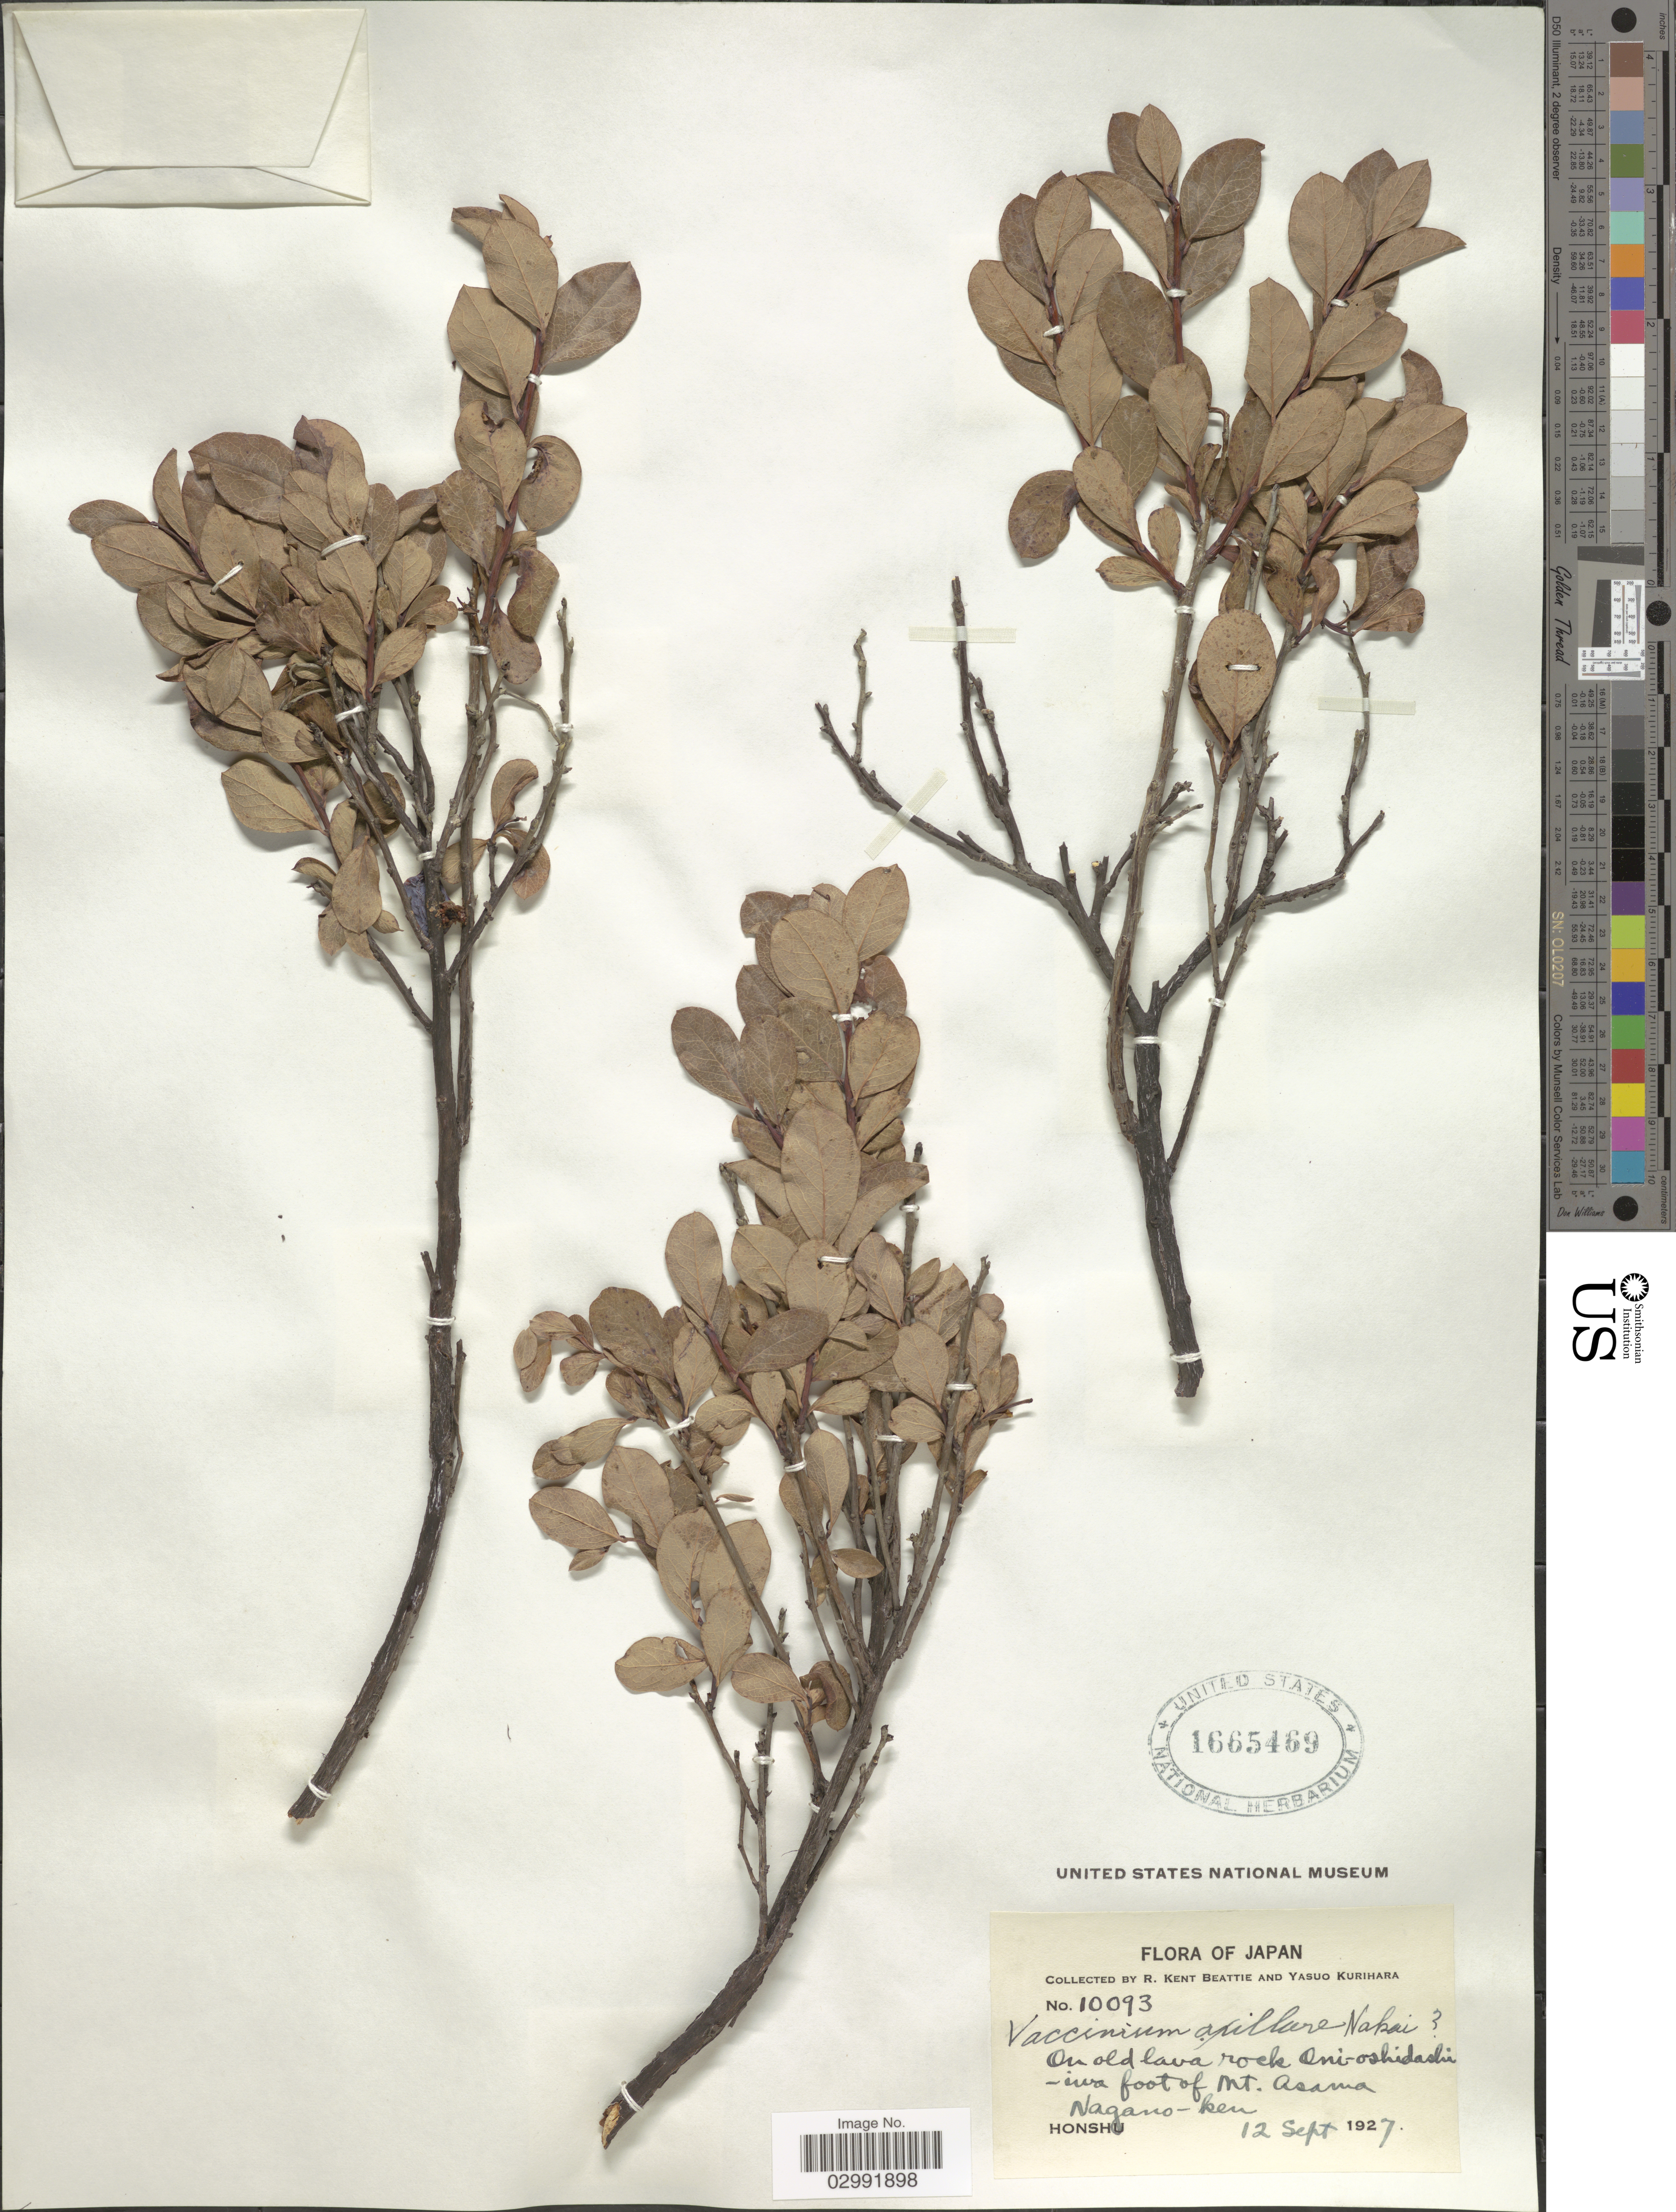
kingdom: Plantae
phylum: Tracheophyta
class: Magnoliopsida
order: Ericales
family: Ericaceae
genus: Vaccinium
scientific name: Vaccinium axillare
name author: Nakai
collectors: R. K. Beattie & Y. Kurihara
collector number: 10093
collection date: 1927-09-12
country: Japan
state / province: Nagano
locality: On old lava rock Oni-oshidashiiwa foot of Mt. Asama. Nagano-ken.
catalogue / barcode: US 1665469